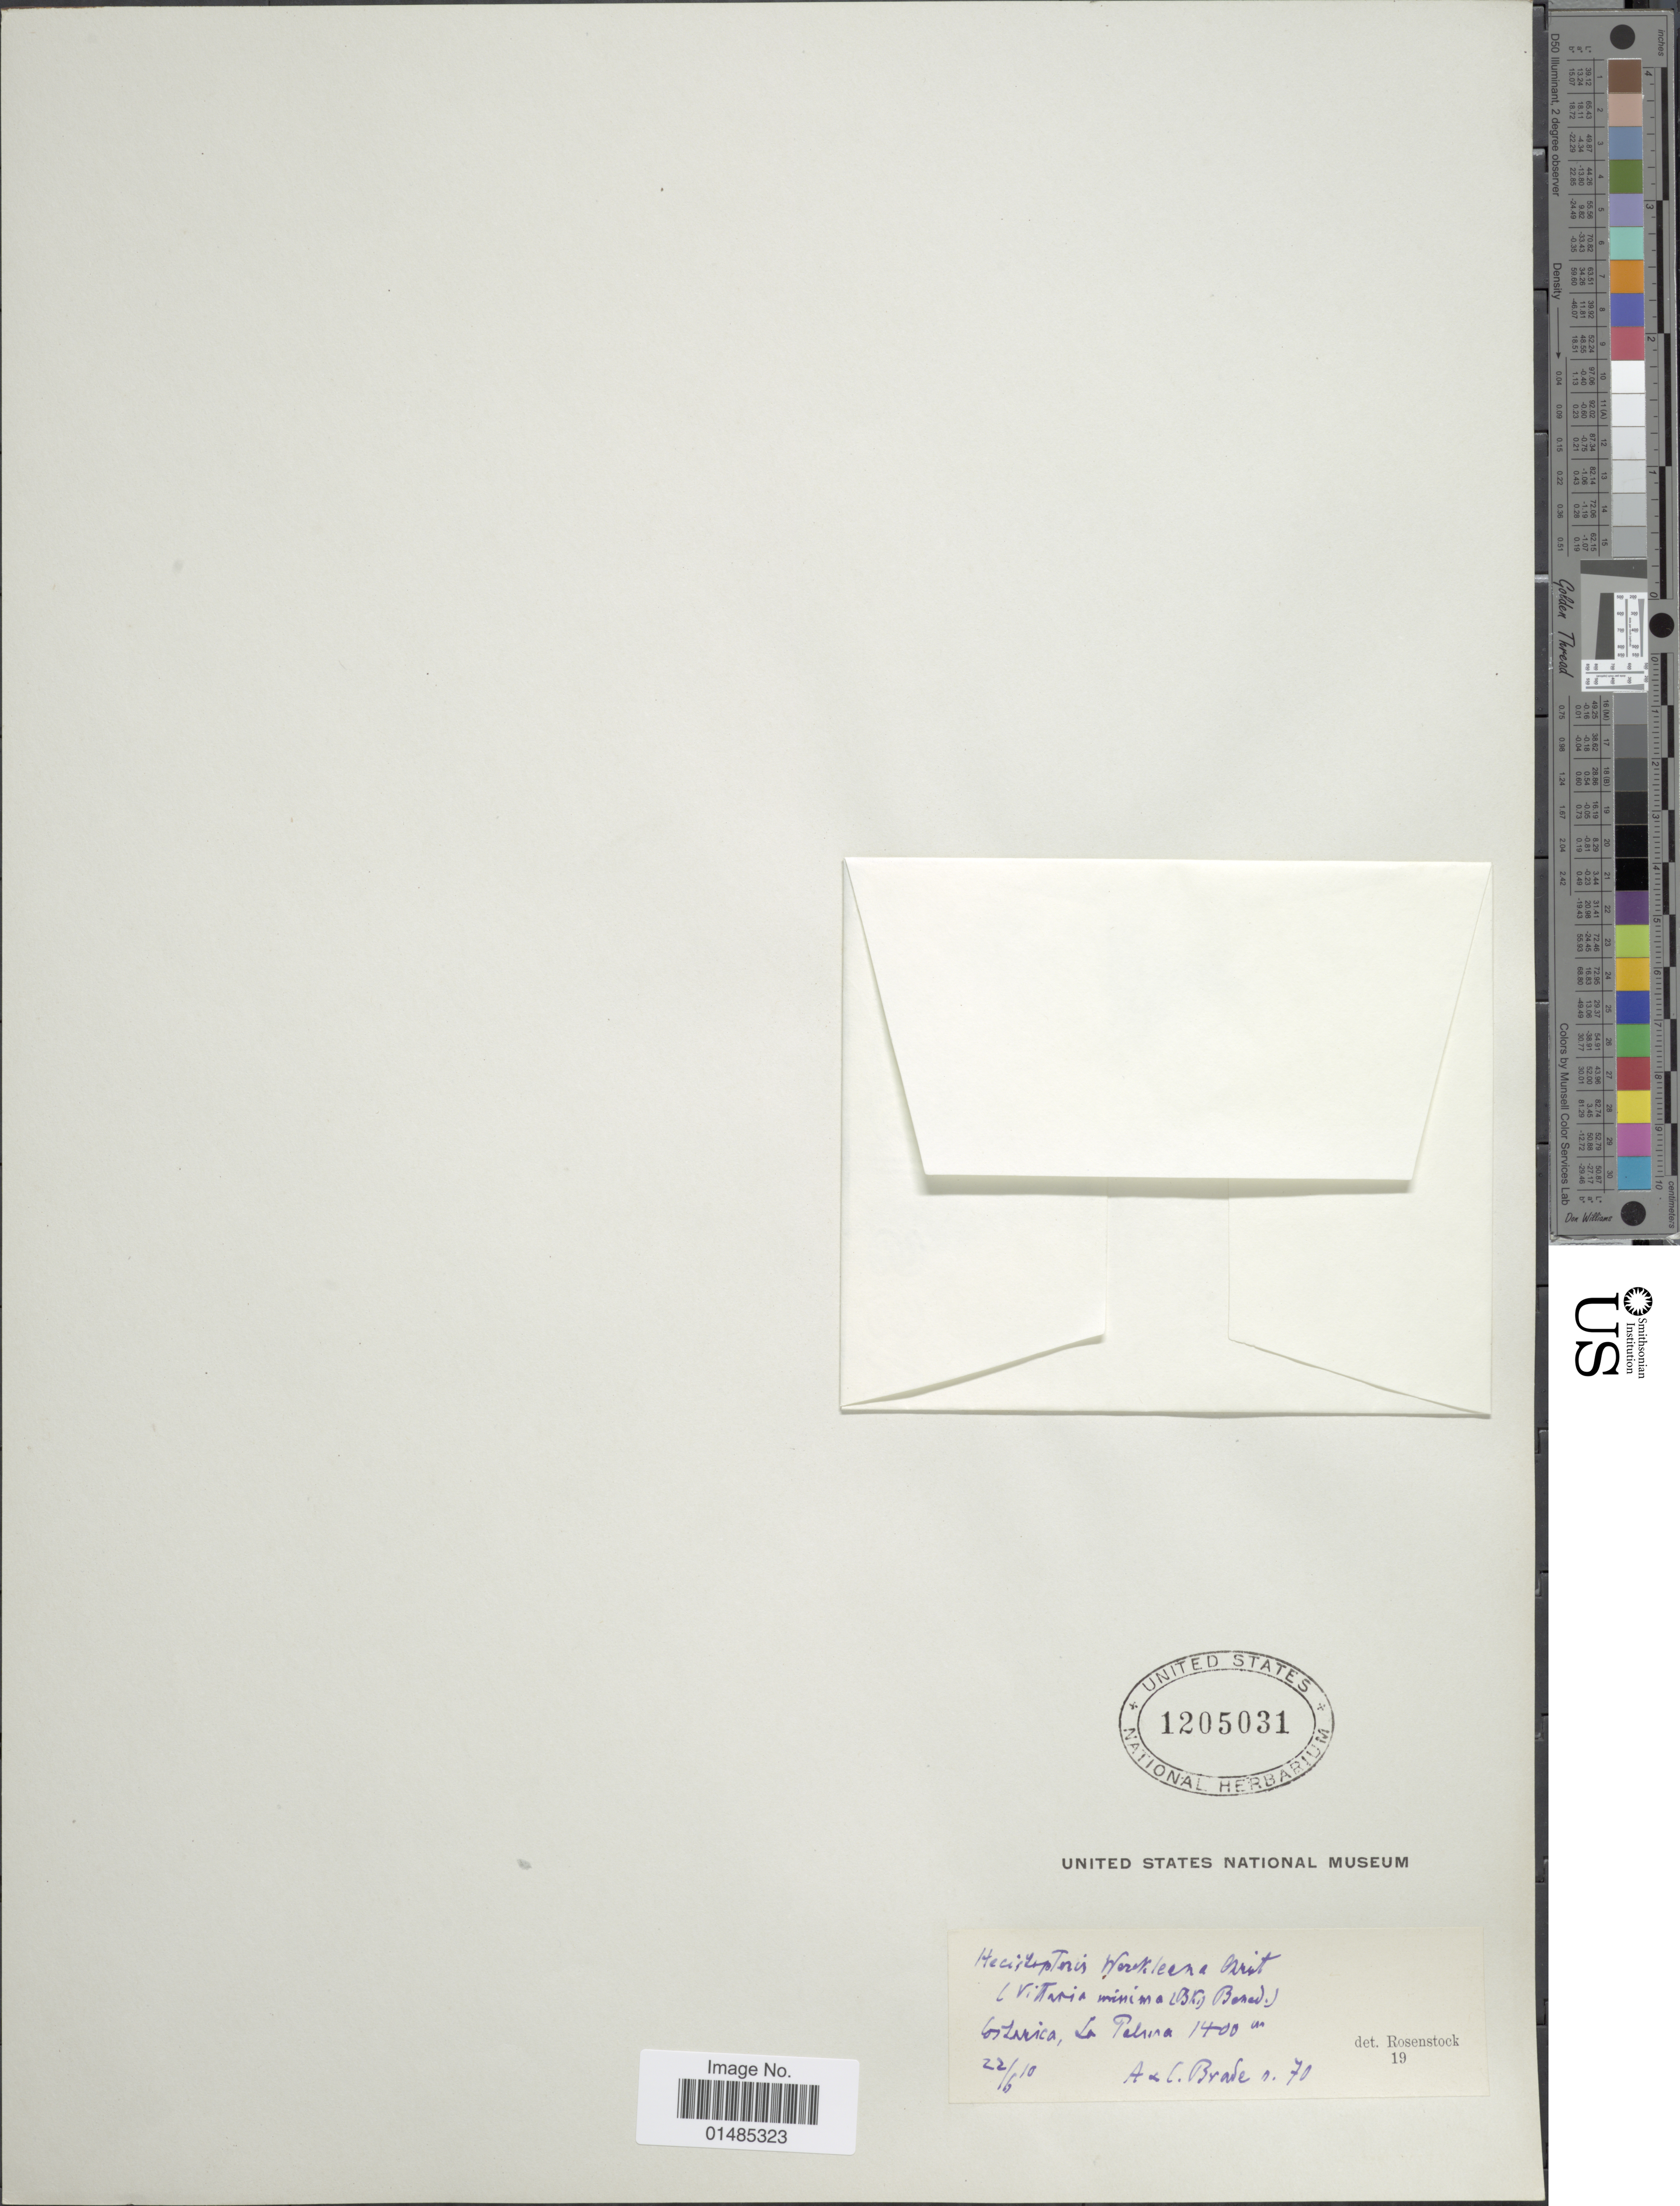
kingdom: Plantae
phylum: Tracheophyta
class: Polypodiopsida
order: Polypodiales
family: Pteridaceae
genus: Radiovittaria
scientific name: Radiovittaria minima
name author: (Baker) E.H. Crane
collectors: A. Brade & C. Brade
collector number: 70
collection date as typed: Transcribed d/m/y: 22/6/10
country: Costa Rica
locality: La Palma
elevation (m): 1400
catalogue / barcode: US 1205031